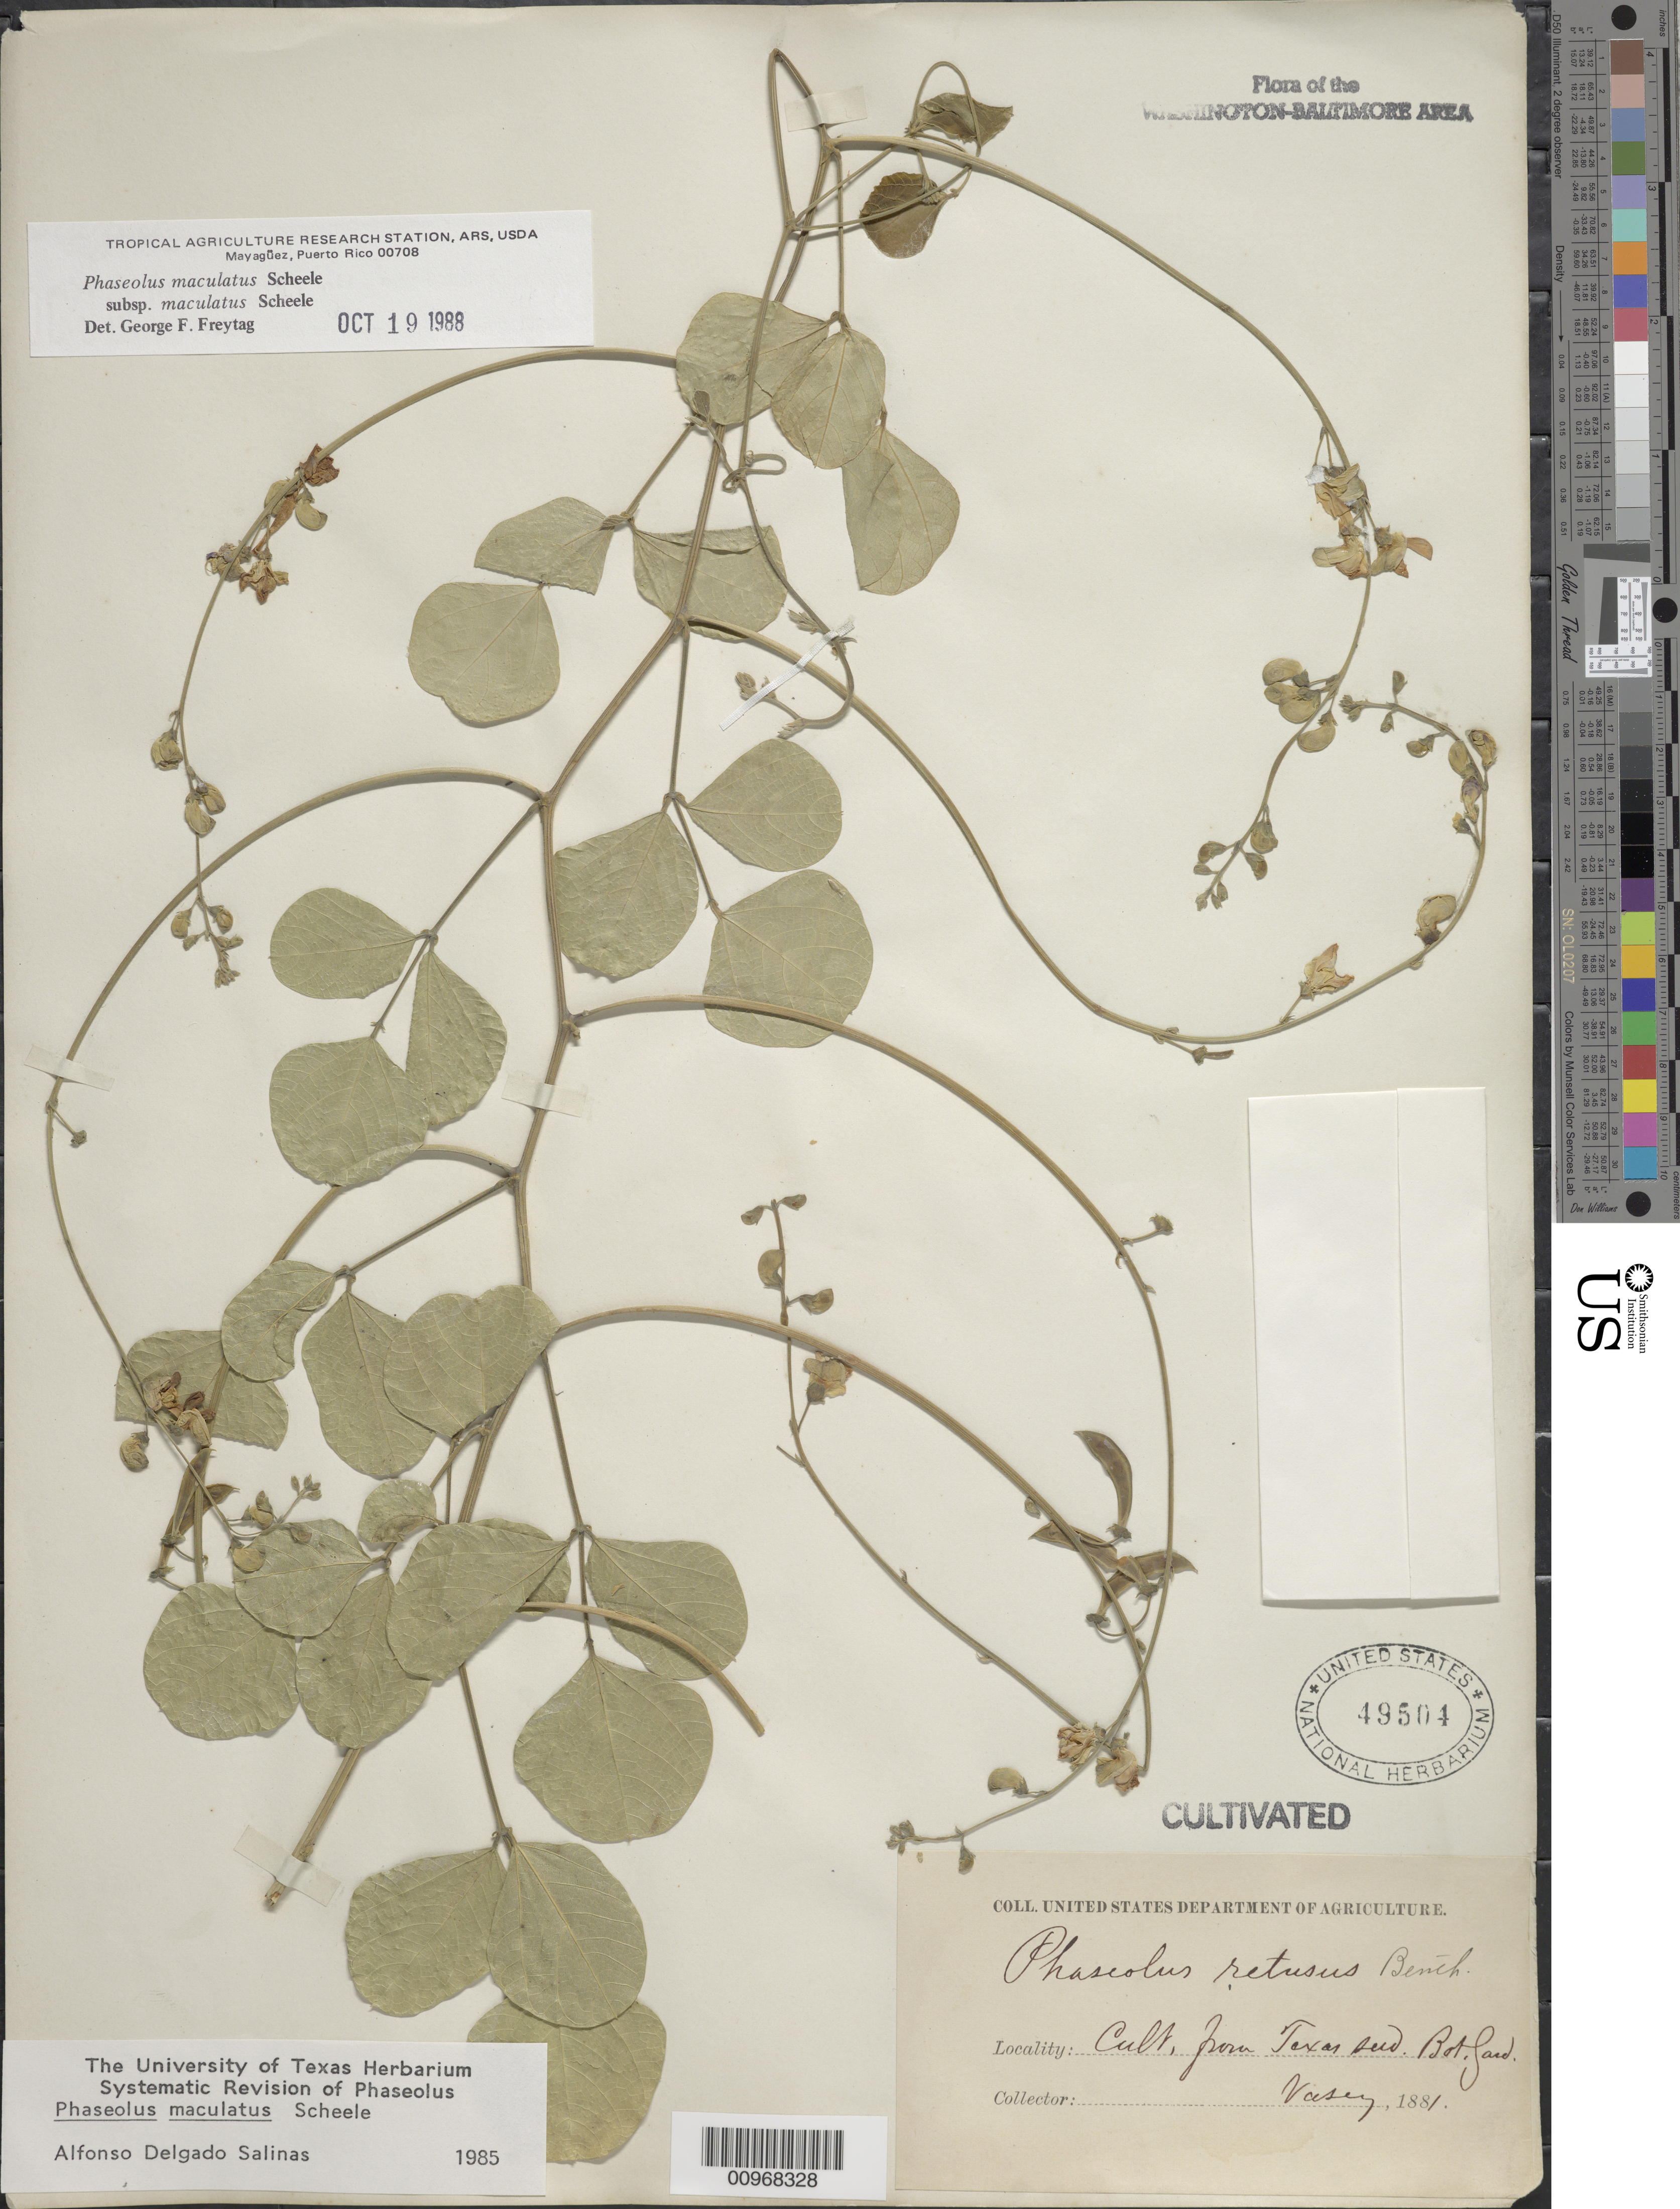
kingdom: Plantae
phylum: Tracheophyta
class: Magnoliopsida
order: Fabales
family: Fabaceae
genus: Phaseolus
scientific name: Phaseolus maculatus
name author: Scheele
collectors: G. R. Vasey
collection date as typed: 1881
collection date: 1881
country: United States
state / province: District of Columbia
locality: Botanical Gardens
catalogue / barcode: US 49504